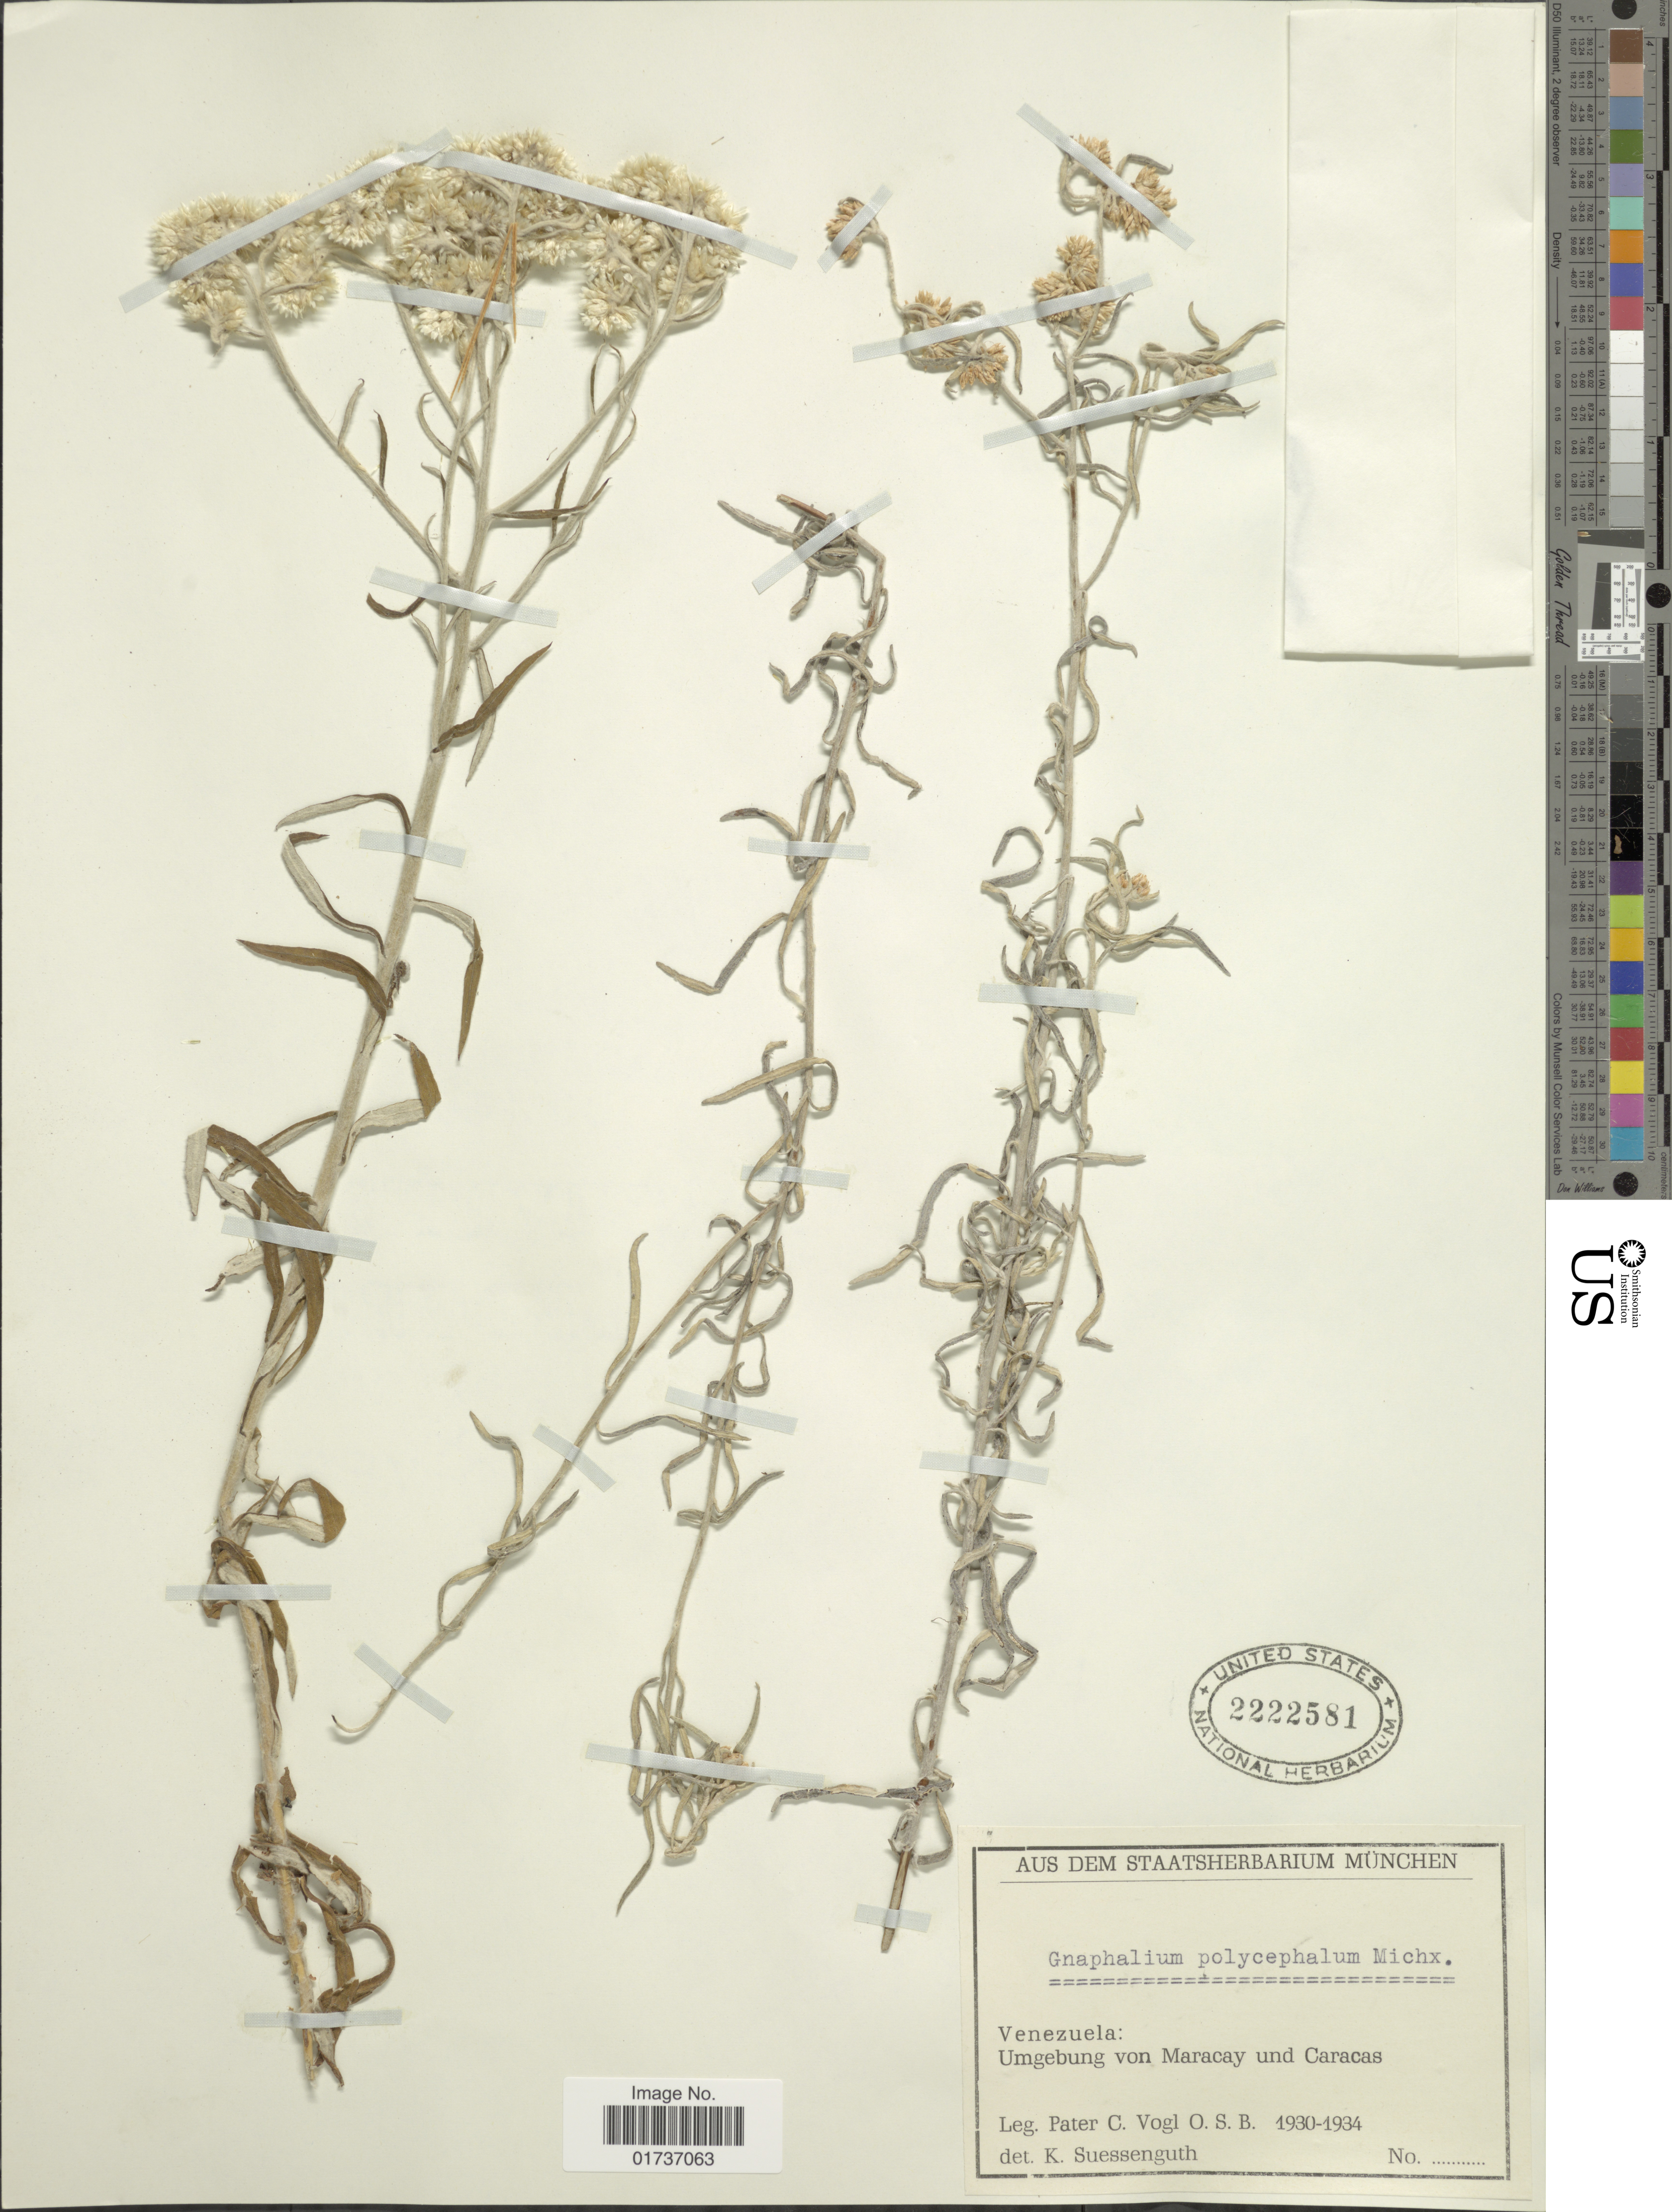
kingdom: Plantae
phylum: Tracheophyta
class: Magnoliopsida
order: Asterales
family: Asteraceae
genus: Gnaphalium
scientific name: Gnaphalium polycephalum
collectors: P. C. Vogel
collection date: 1930/1934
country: Venezuela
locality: Umgebung von Maracay und Caracas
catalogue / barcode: US 2222581